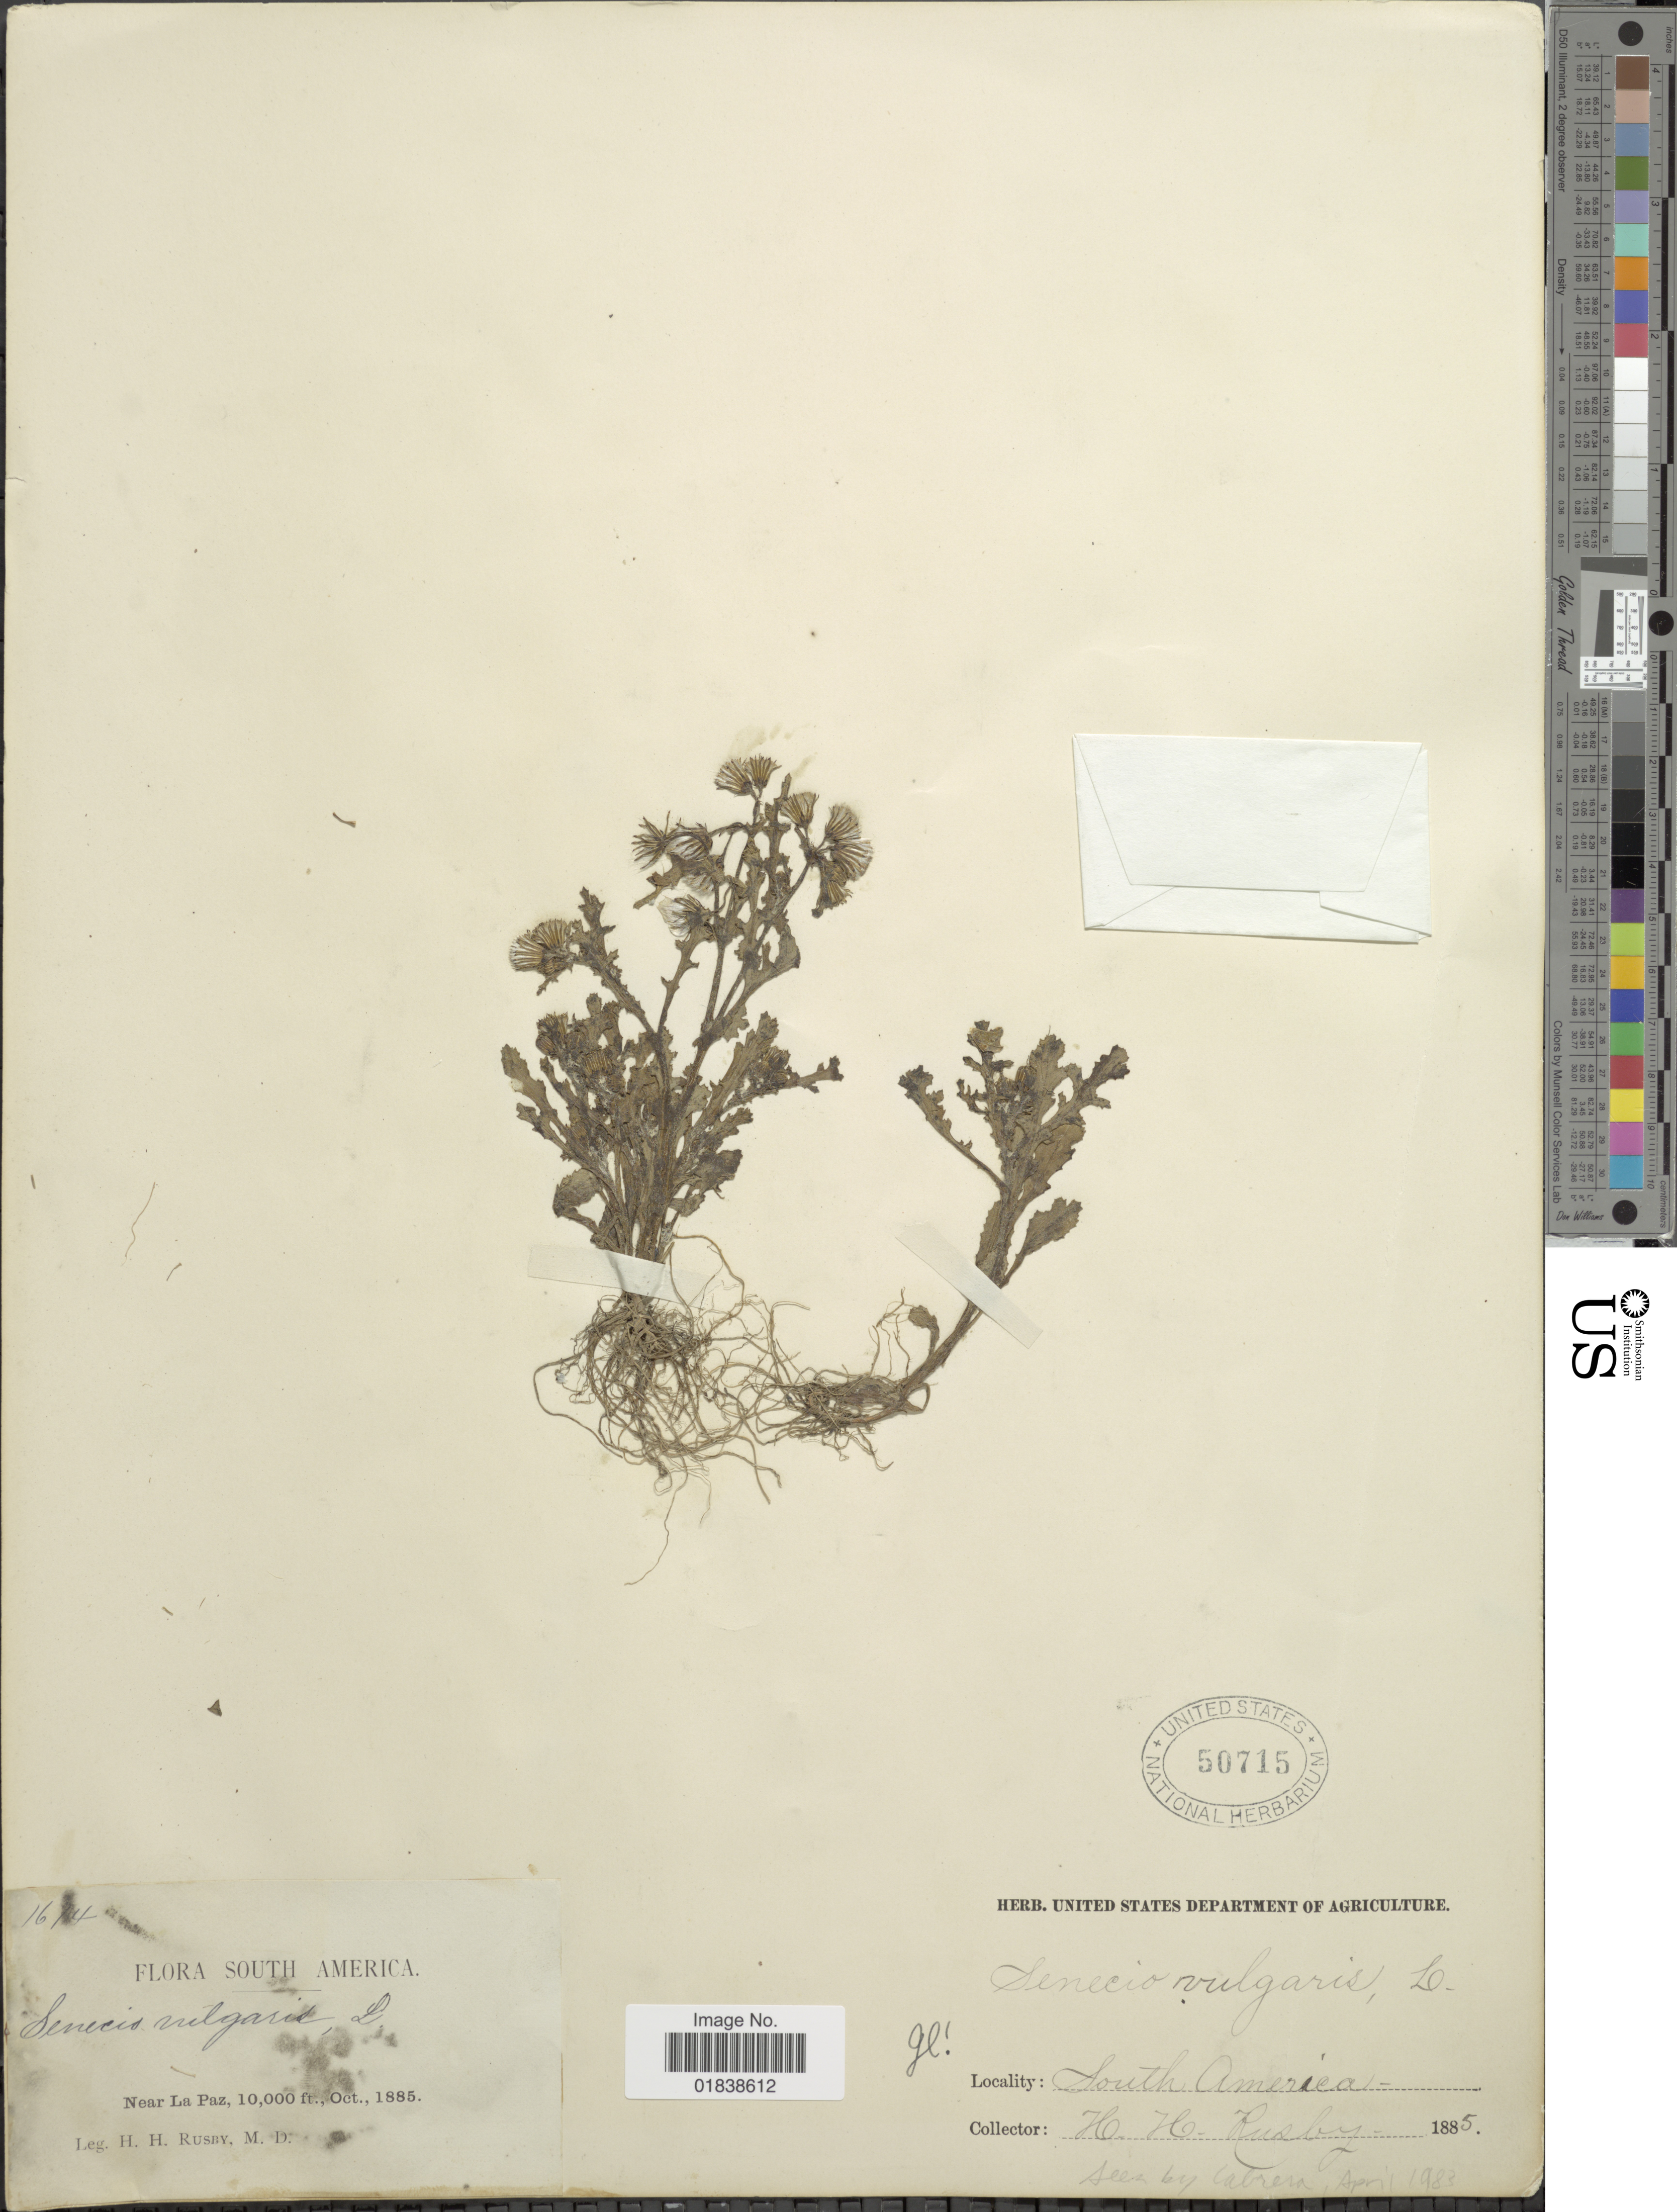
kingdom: Plantae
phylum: Tracheophyta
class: Magnoliopsida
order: Asterales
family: Asteraceae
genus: Senecio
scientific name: Senecio vulgaris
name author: L.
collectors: H. H. Rusby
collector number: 1674*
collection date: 1885-10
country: Bolivia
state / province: La Paz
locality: Near La Paz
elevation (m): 3048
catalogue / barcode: US 50715